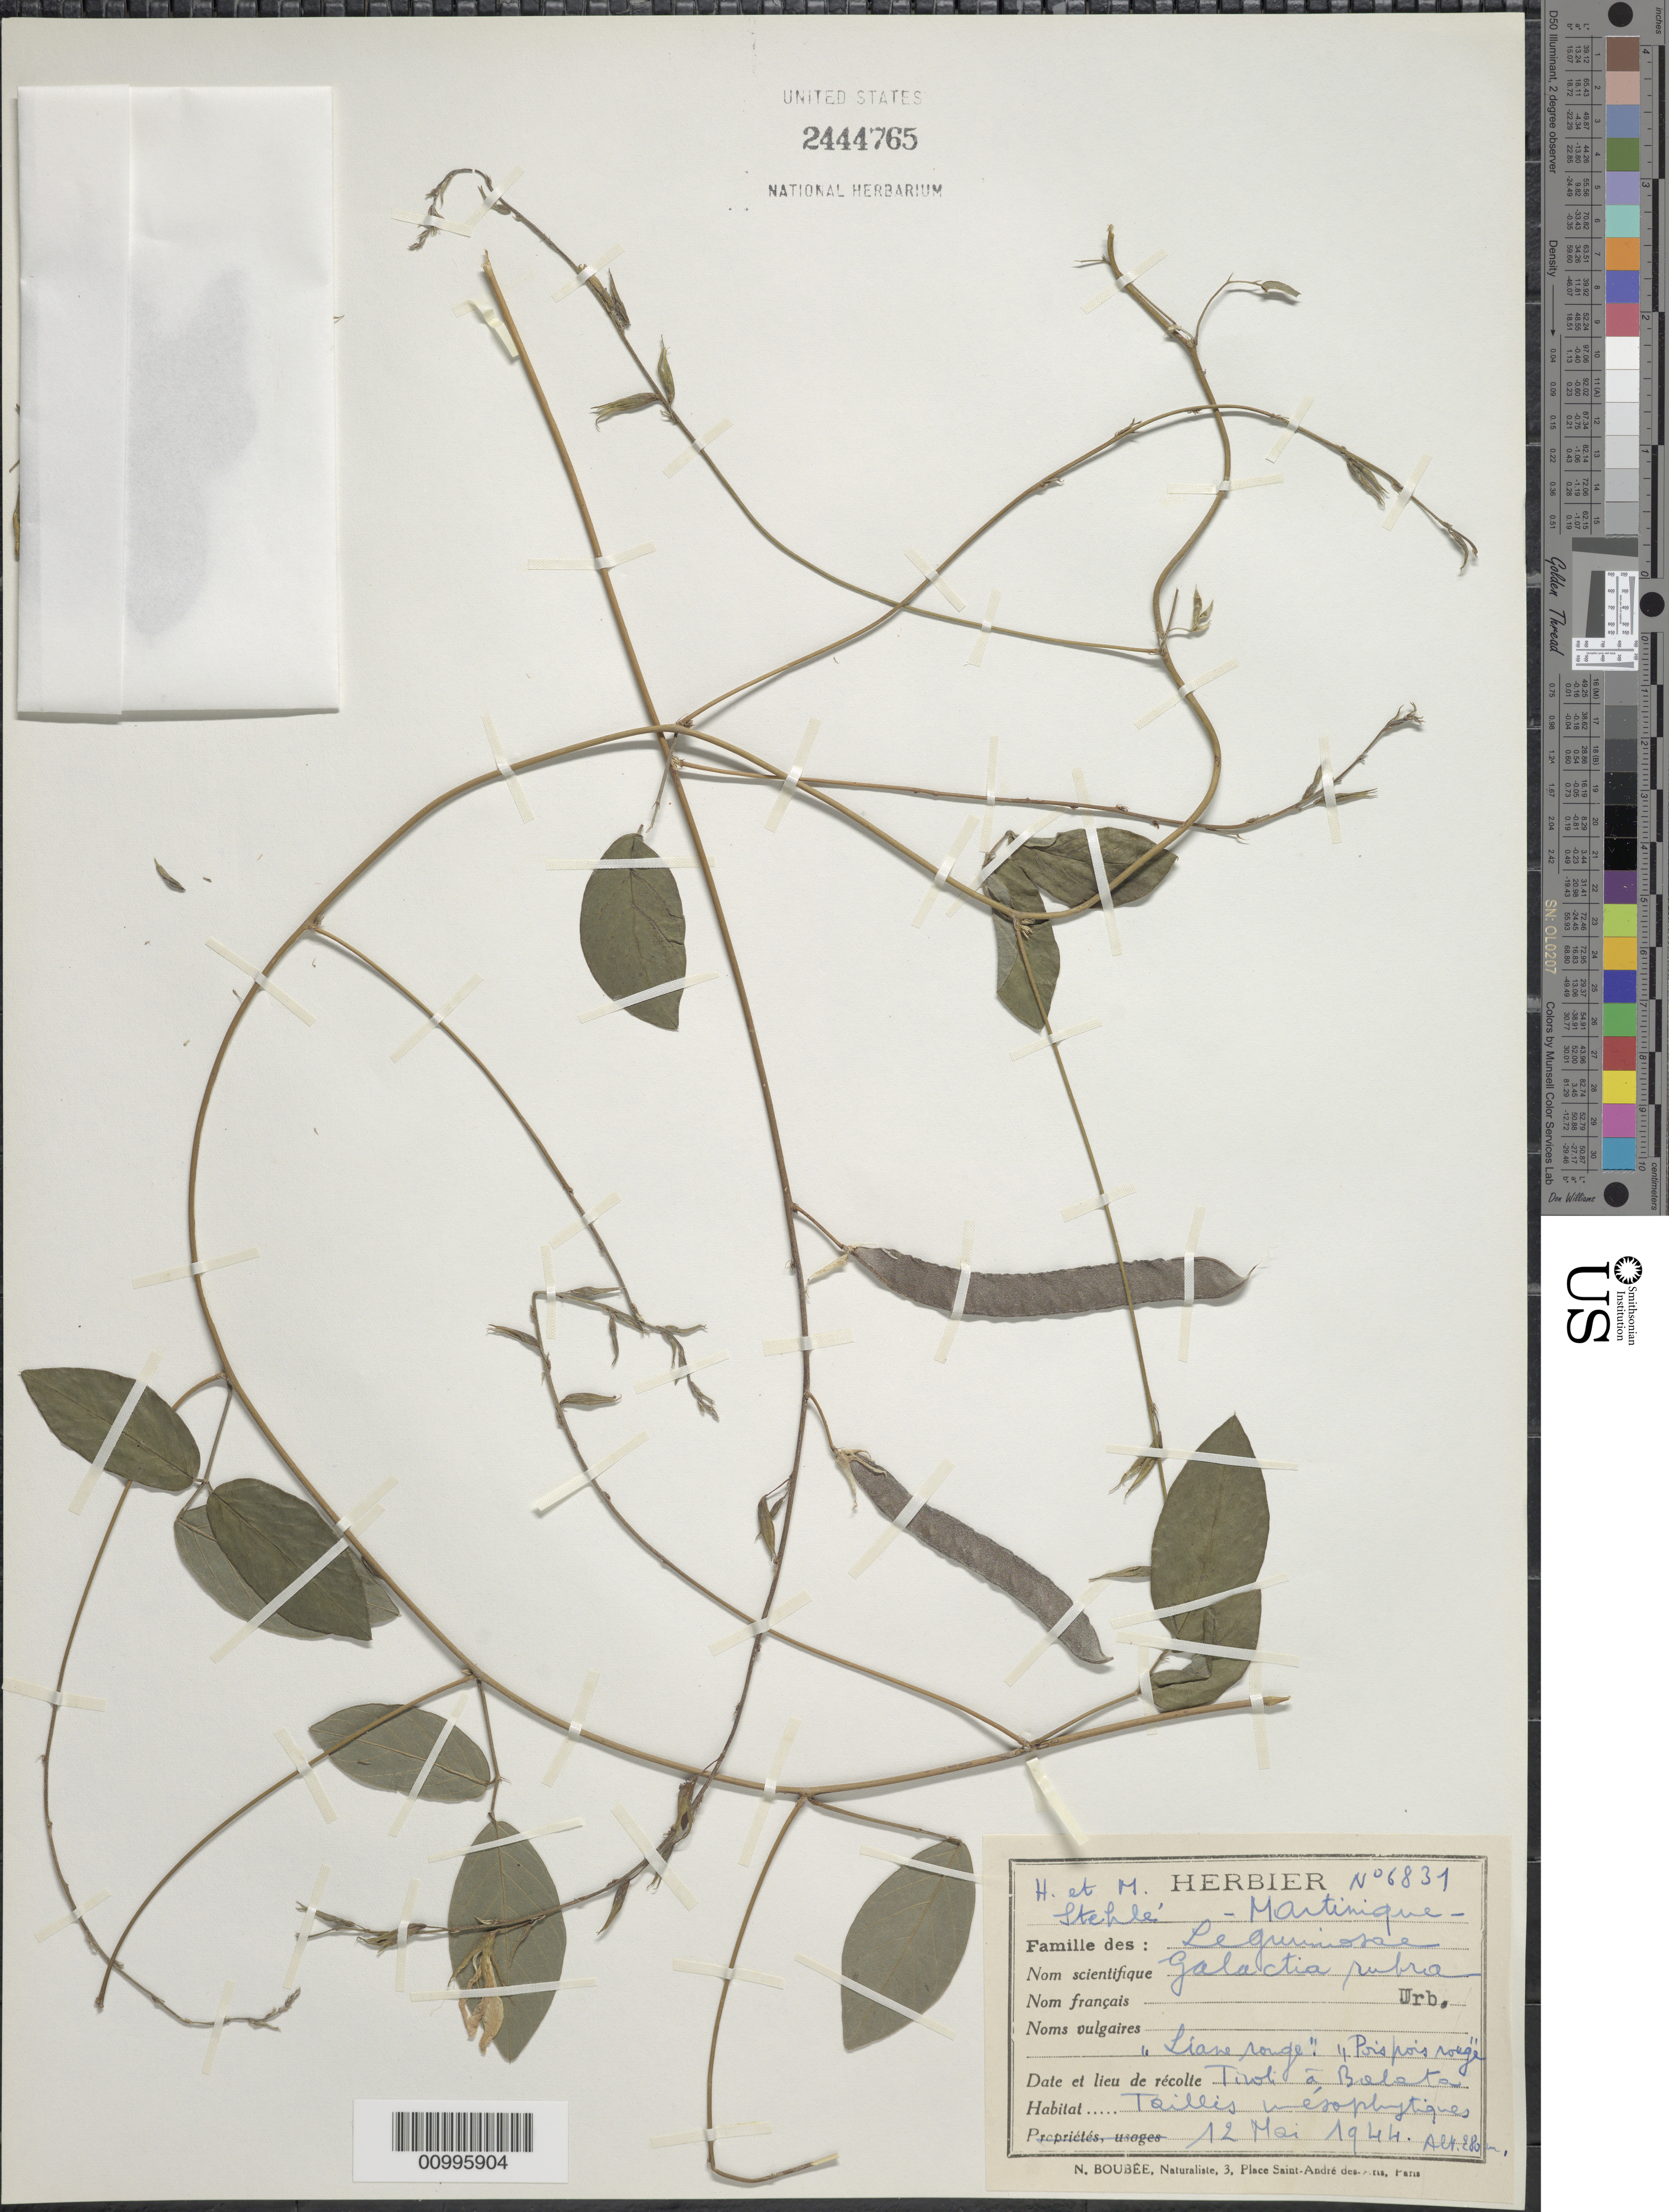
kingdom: Plantae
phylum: Tracheophyta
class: Magnoliopsida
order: Fabales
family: Fabaceae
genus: Galactia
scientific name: Galactia rubra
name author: (Jacq.) Urb.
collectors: H. Stehlé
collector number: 6831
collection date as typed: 12 May 1944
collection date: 1944-05-12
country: Martinique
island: Martinique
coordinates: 0 N, 0 E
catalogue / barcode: US 2444765